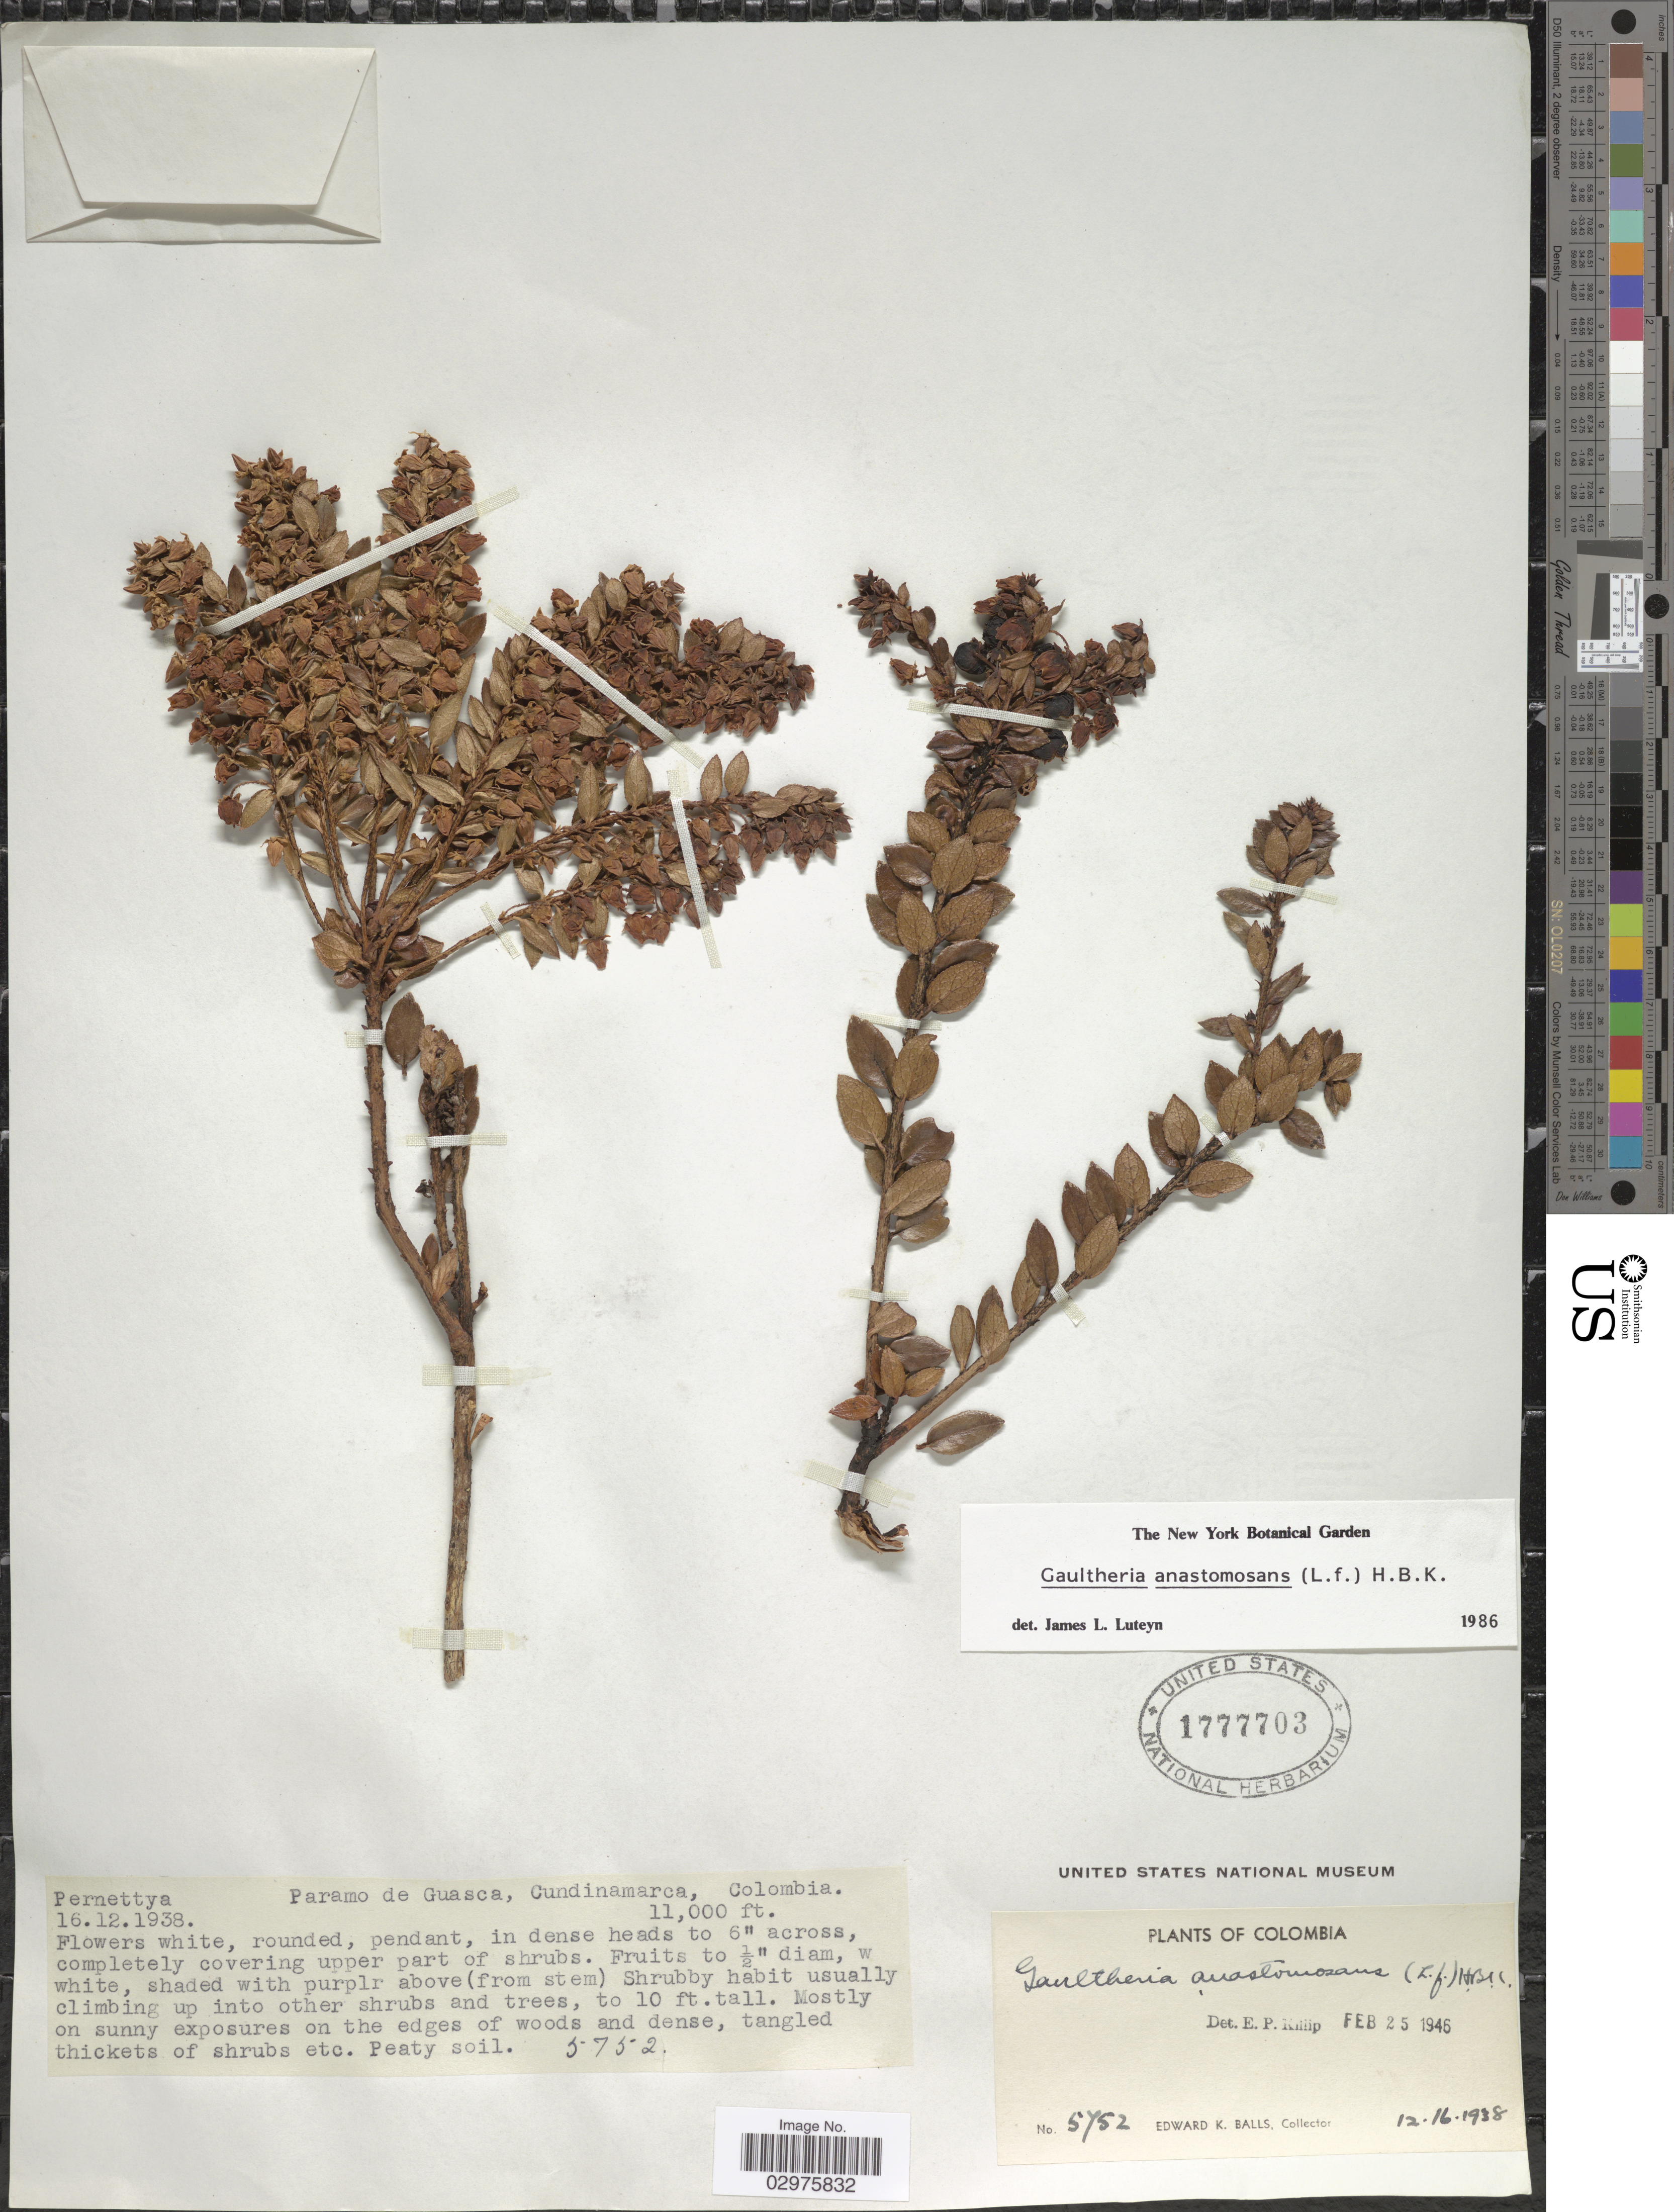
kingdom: Plantae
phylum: Tracheophyta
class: Magnoliopsida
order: Ericales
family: Ericaceae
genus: Gaultheria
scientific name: Gaultheria anastomosans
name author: (L. f.) Kunth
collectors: E. K. Balls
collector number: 5752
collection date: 1938-12-16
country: Colombia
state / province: Cundinamarca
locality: Paramo de Guasca, Cundinamarca.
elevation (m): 3353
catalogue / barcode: US 1777703